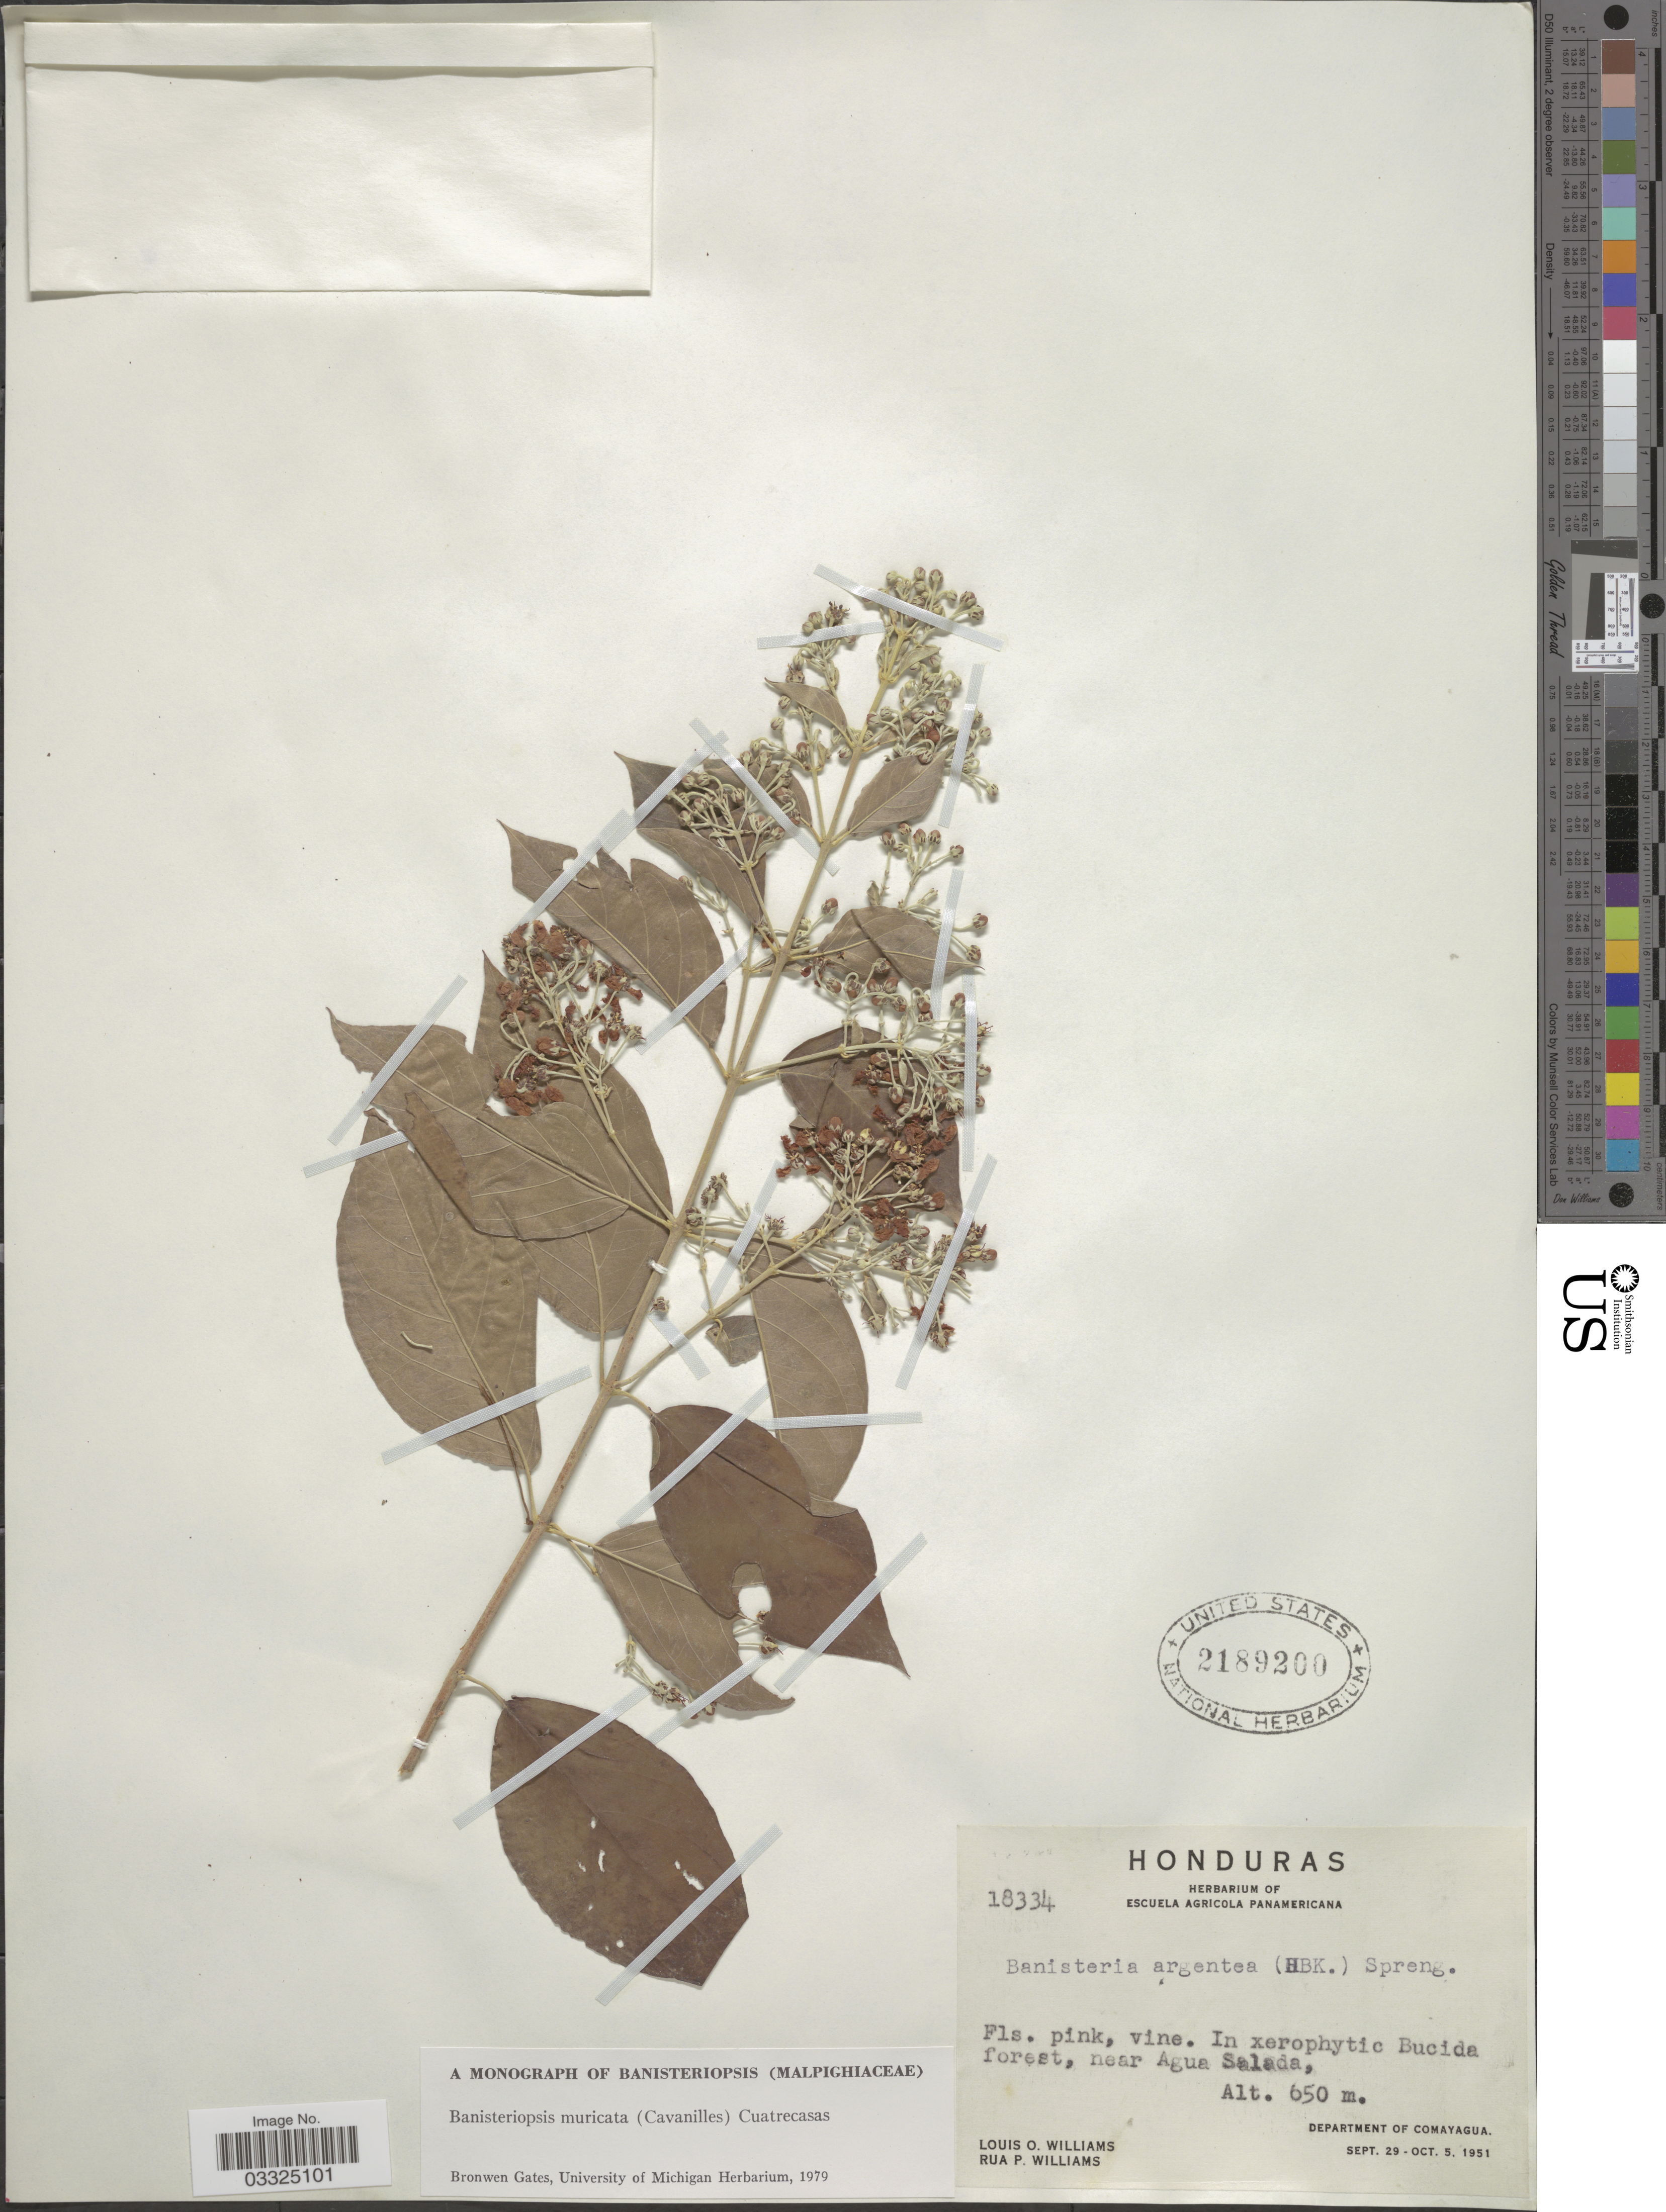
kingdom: Plantae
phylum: Tracheophyta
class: Magnoliopsida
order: Malpighiales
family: Malpighiaceae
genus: Banisteriopsis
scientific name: Banisteriopsis muricata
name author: (Cav.) Cuatrec.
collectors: L. O. Williams & R. P. Williams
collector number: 18334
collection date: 1951-09-29/1951-10-05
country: Honduras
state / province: Comayagua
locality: Near Agua Salada, Department of Comayagua.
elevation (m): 650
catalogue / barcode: US 2189200